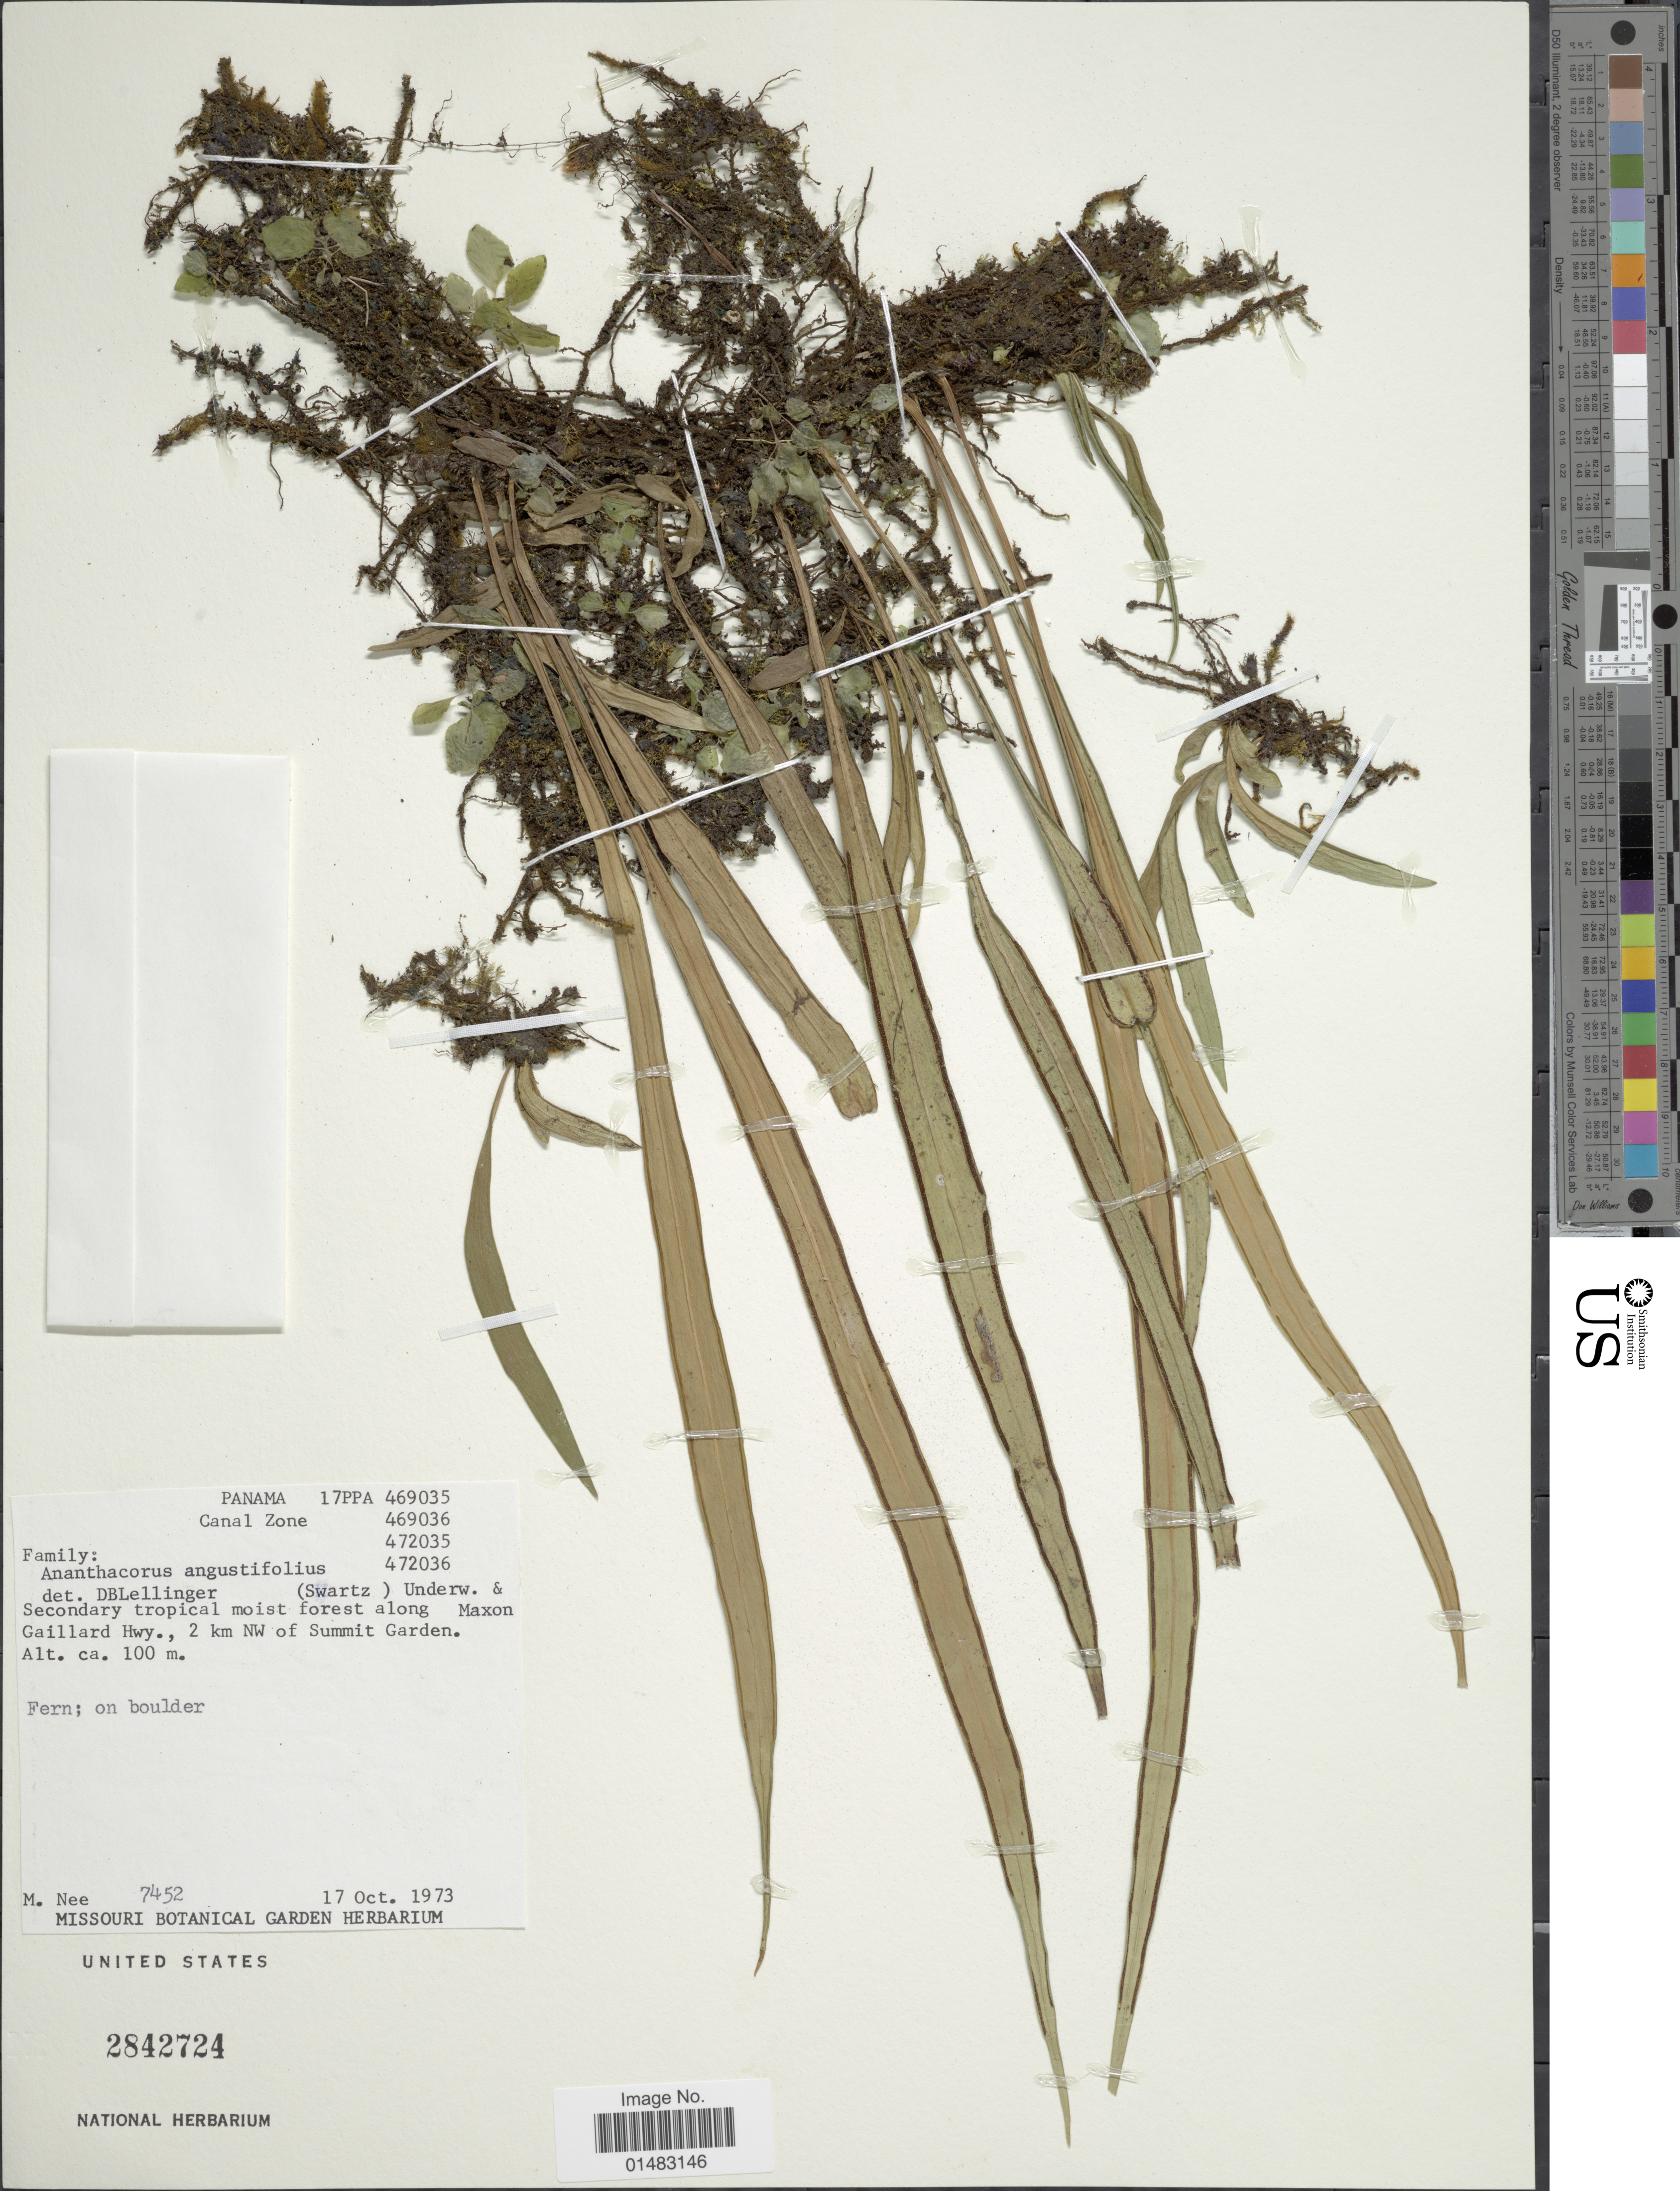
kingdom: Plantae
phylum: Tracheophyta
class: Polypodiopsida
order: Polypodiales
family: Pteridaceae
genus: Ananthacorus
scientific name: Ananthacorus angustifolius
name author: (Sw.) Underw. & Maxon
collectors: M. Nee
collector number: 7452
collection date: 1973-10-17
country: Panama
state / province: Colón / Panamá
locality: Secondary tropical moist forest along Maxon Gaillard Hwy., 2 km NW of Summit Garden, Canal Zone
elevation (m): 100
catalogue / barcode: US 2842724